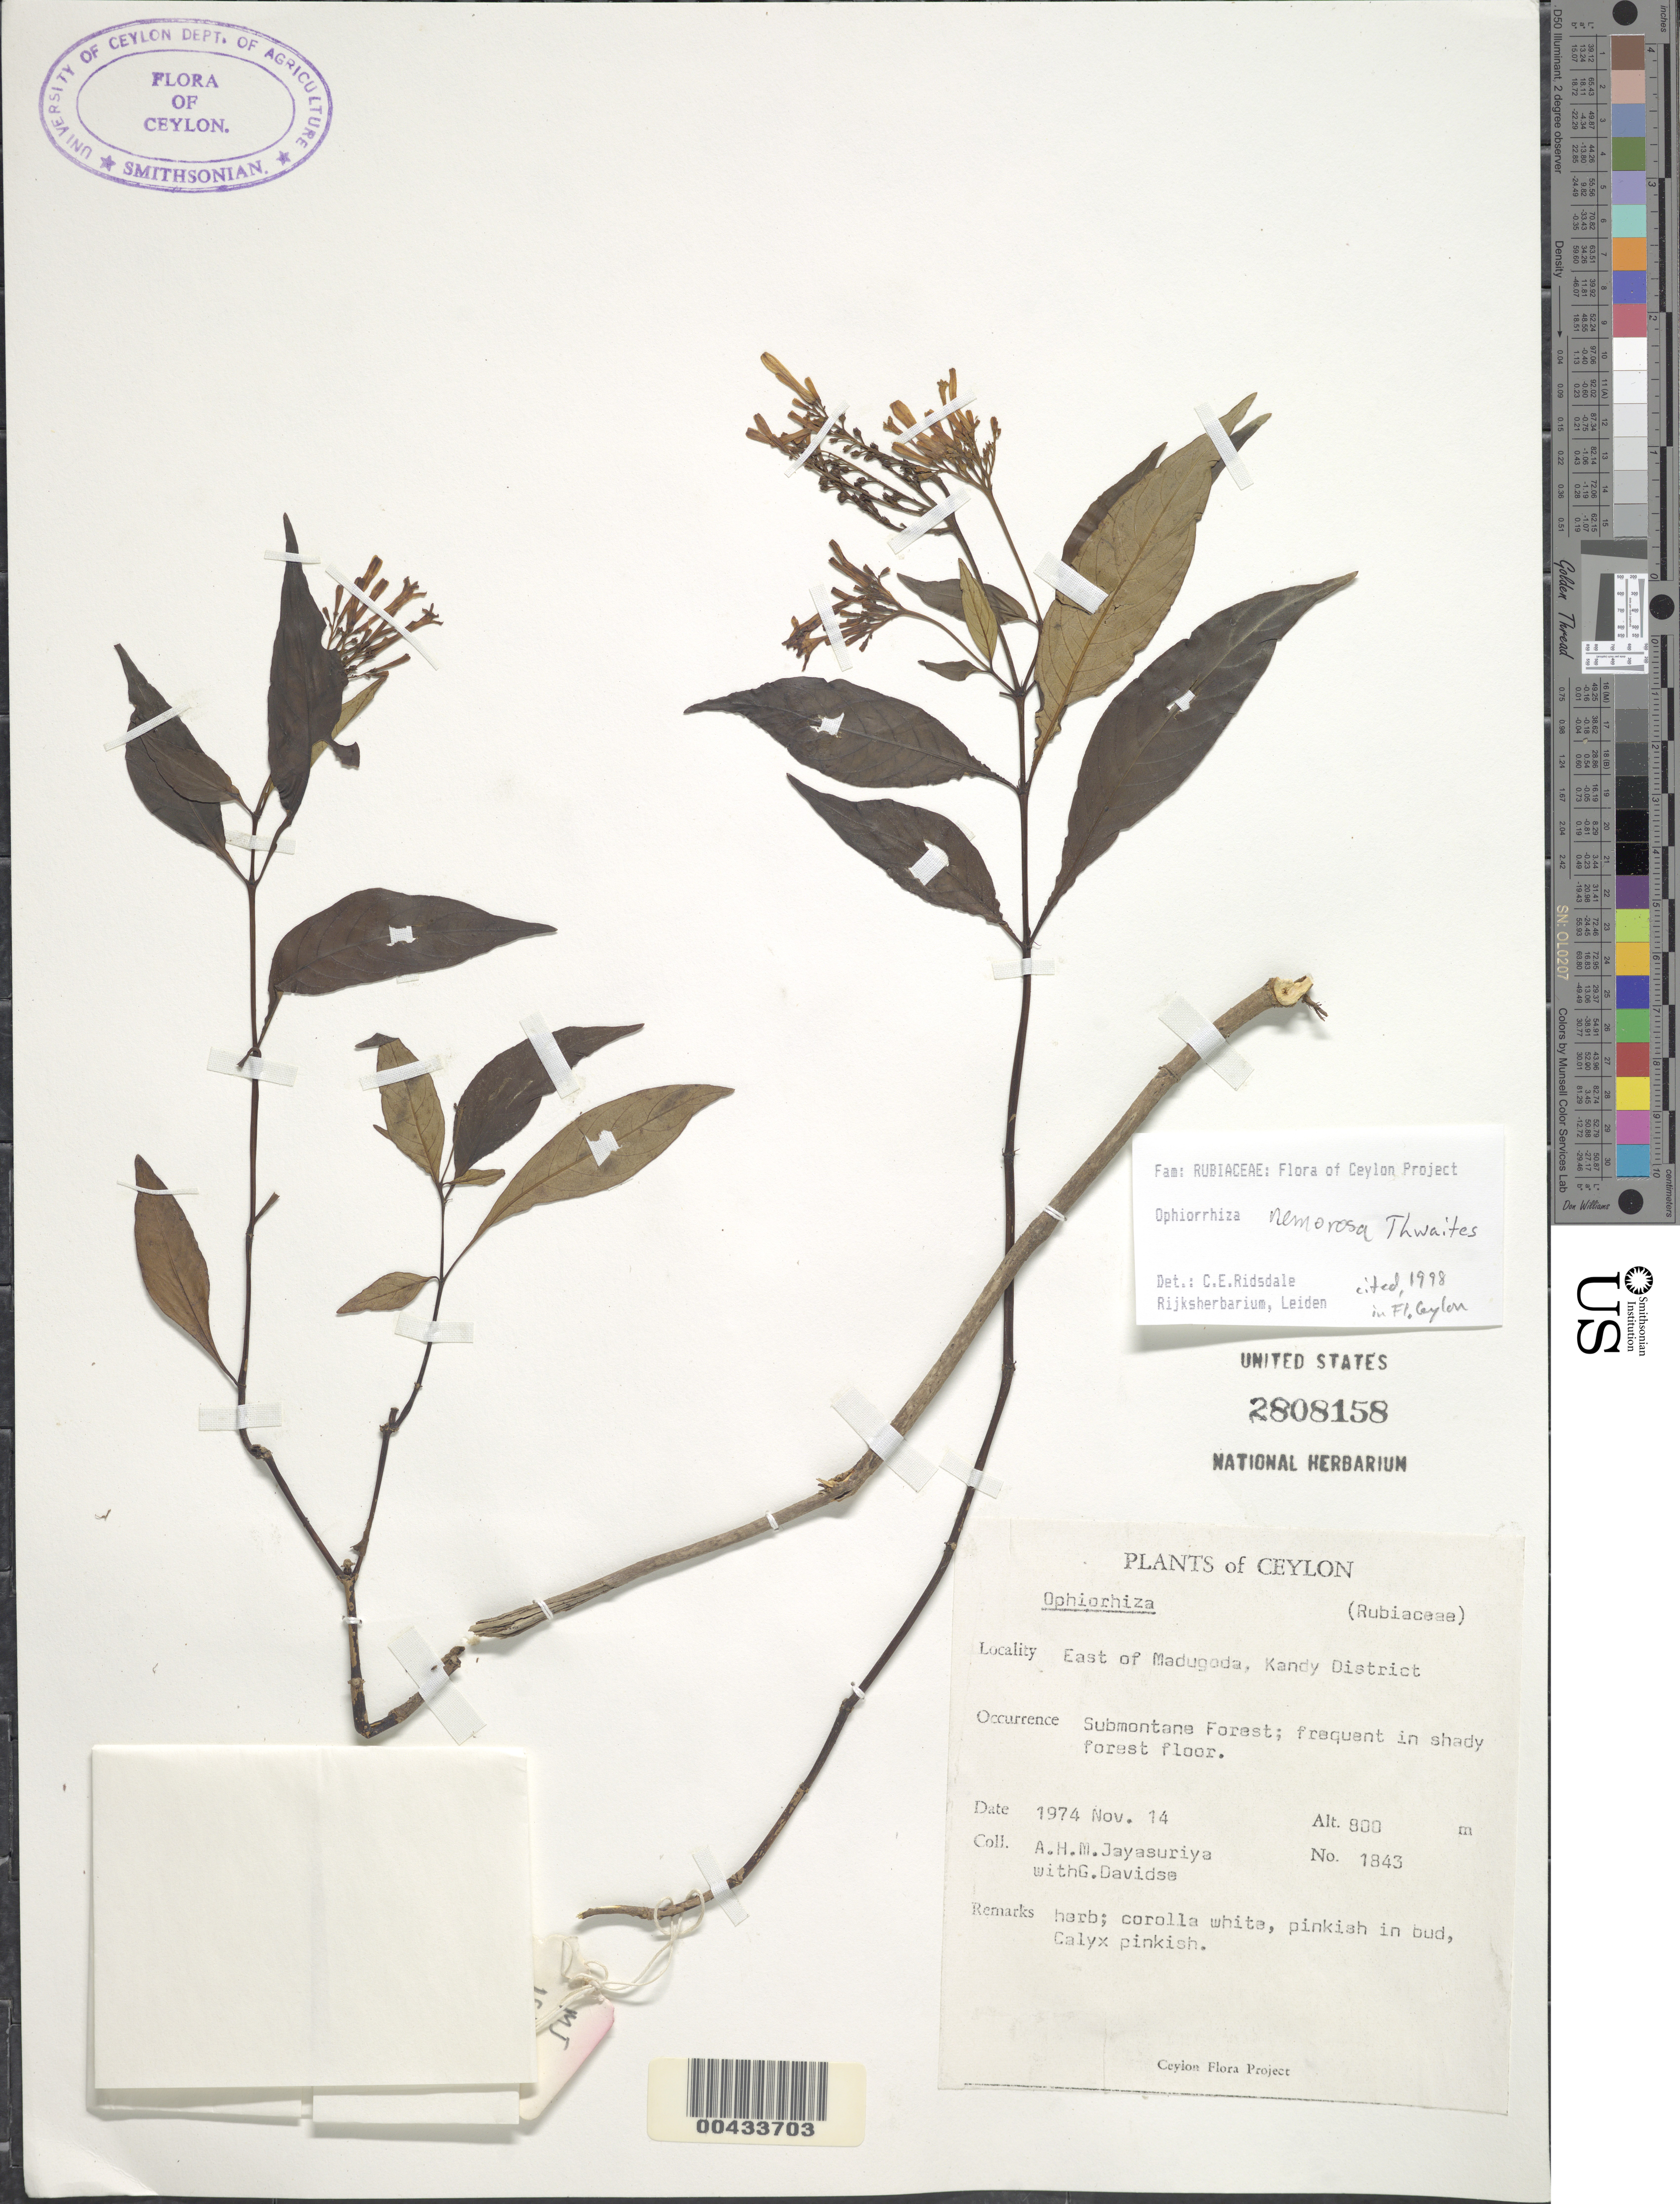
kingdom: Plantae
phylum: Tracheophyta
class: Magnoliopsida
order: Gentianales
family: Rubiaceae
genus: Ophiorrhiza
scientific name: Ophiorrhiza nemorosa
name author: Thwaites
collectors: A. H. Jayasuriya & G. Davidse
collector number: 1843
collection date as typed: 14 Nov 1974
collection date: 1974-11-14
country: Sri Lanka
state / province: Central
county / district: Kandy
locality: E of Madugoda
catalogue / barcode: US 2808158